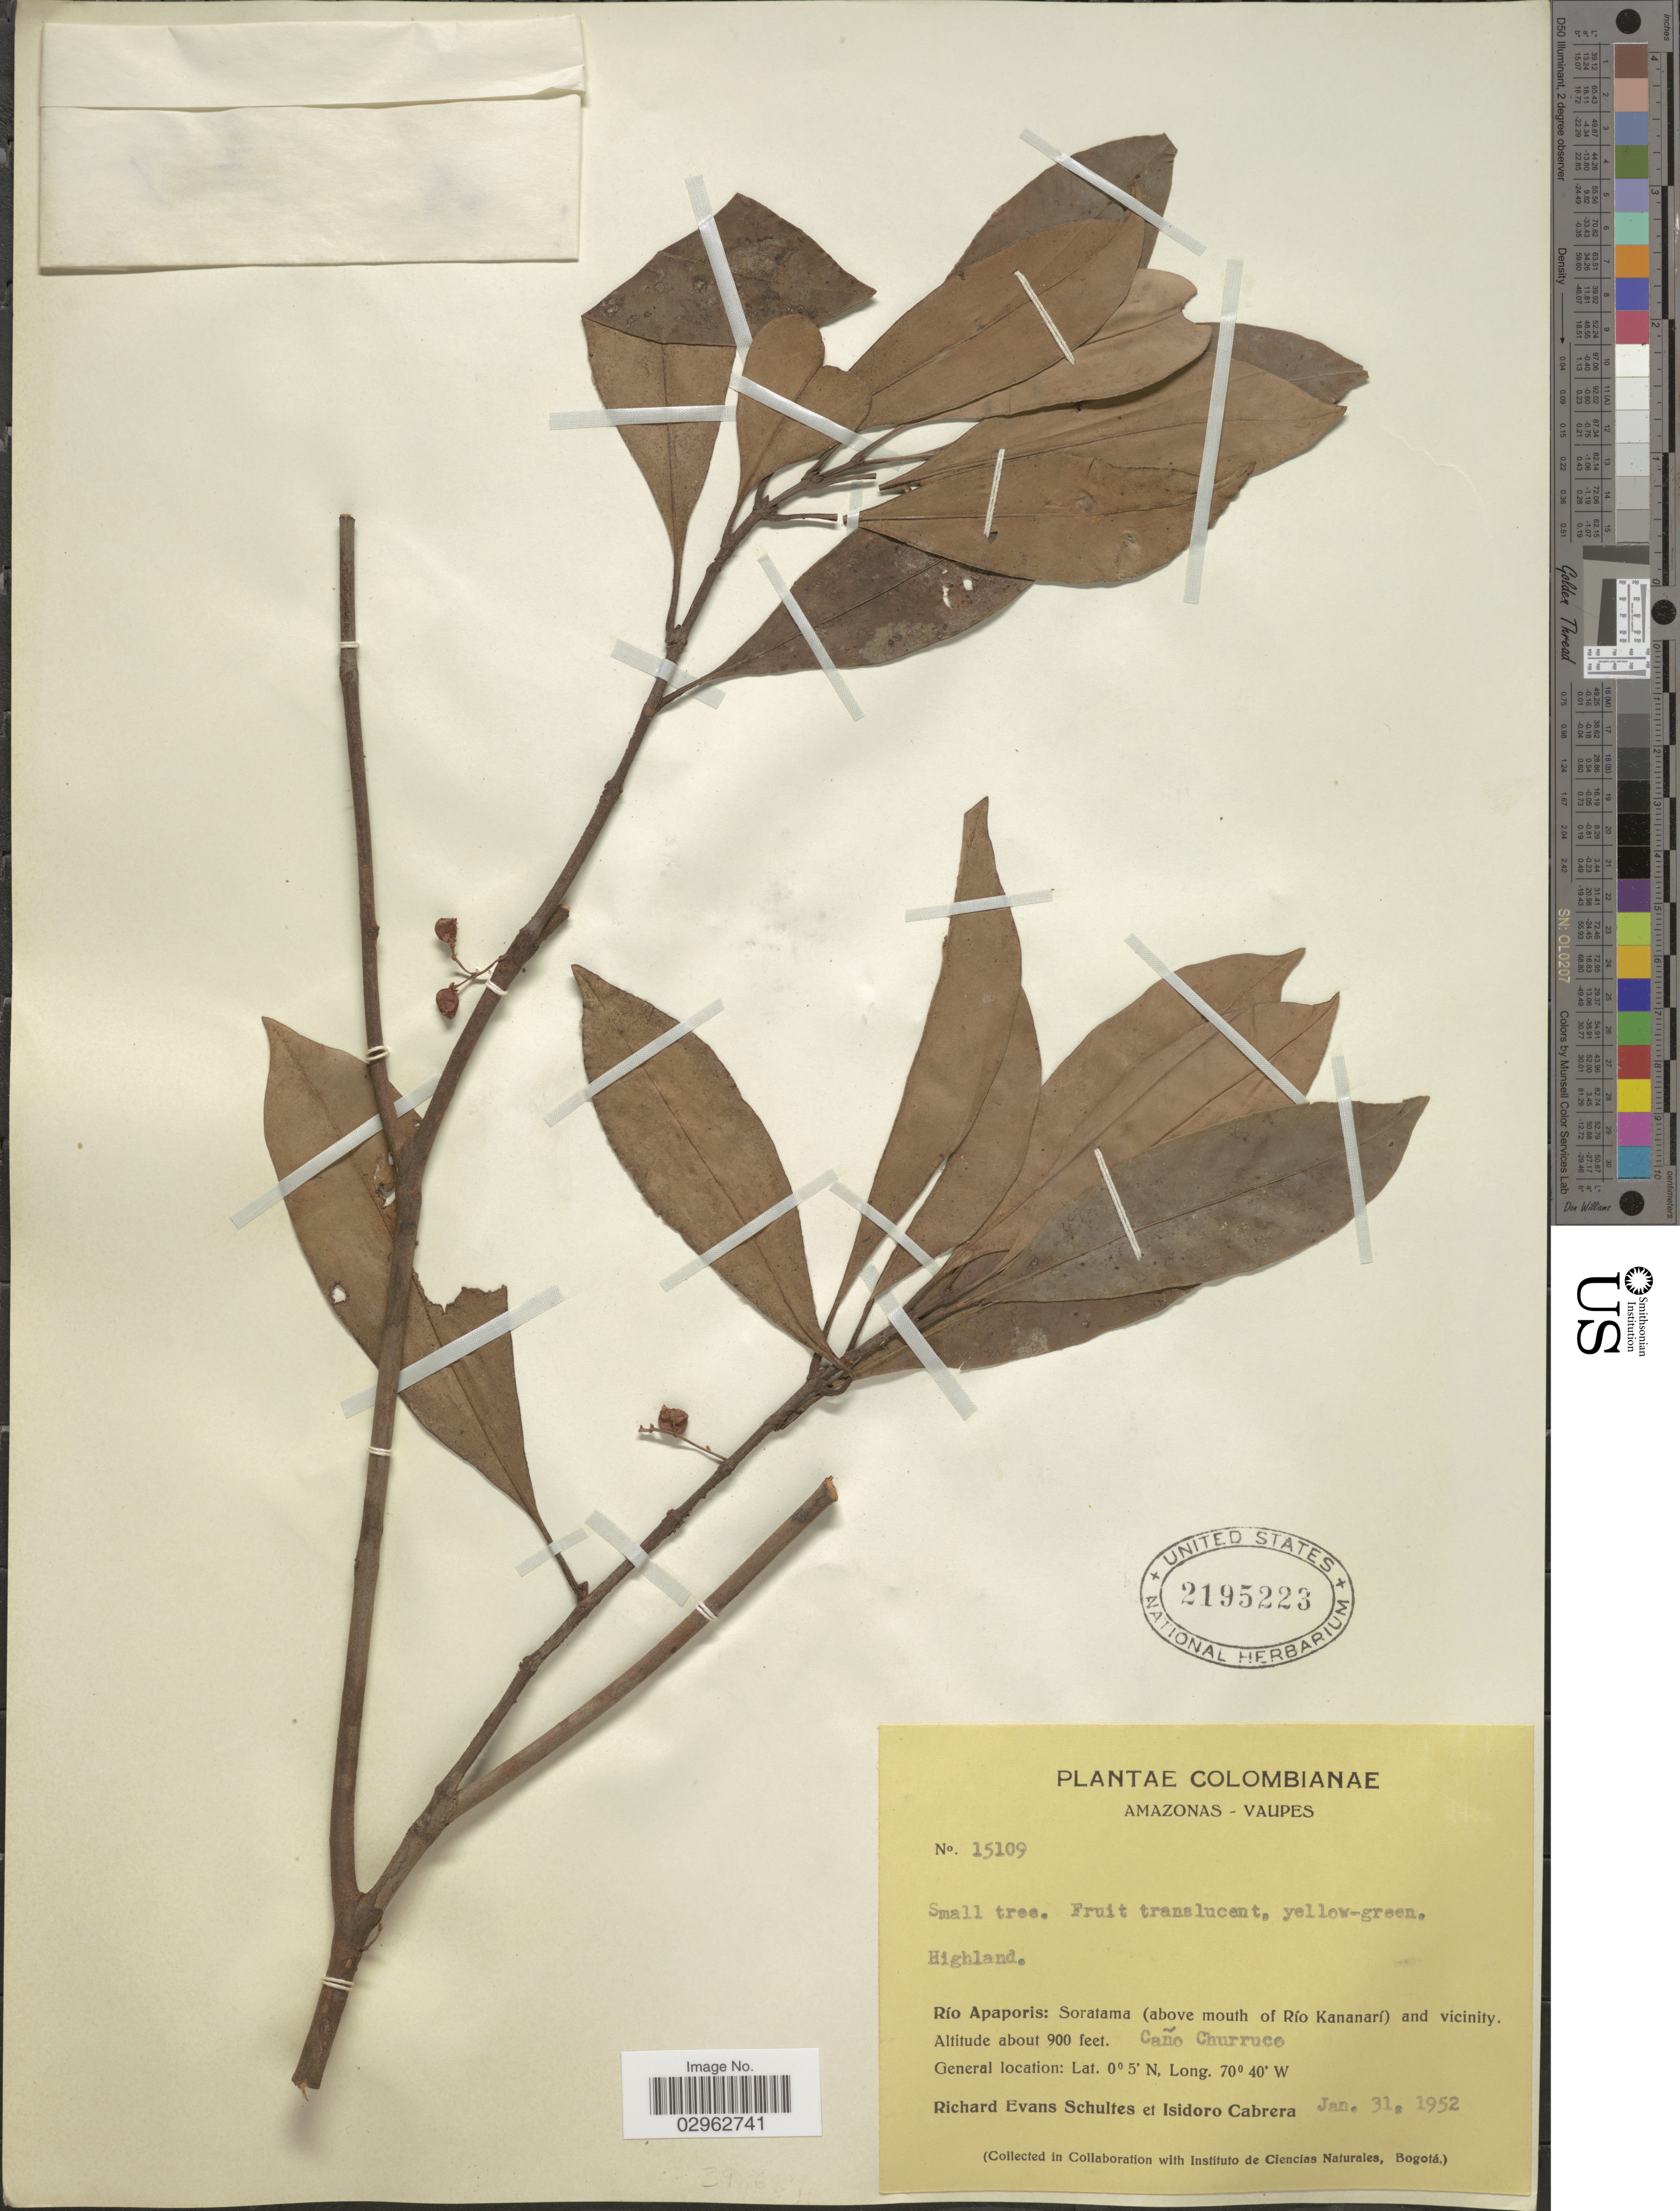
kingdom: Plantae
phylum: Tracheophyta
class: Magnoliopsida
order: Malpighiales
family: Clusiaceae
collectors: R. E. Schultes & I. Cabrera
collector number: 15109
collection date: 1952-01-31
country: Colombia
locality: Amazonas - Vaupes, Río Apaporis: Soratama (above mouth of Río Kananarí) and vicinity, Caño Churruco.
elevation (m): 274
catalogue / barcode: US 2195223